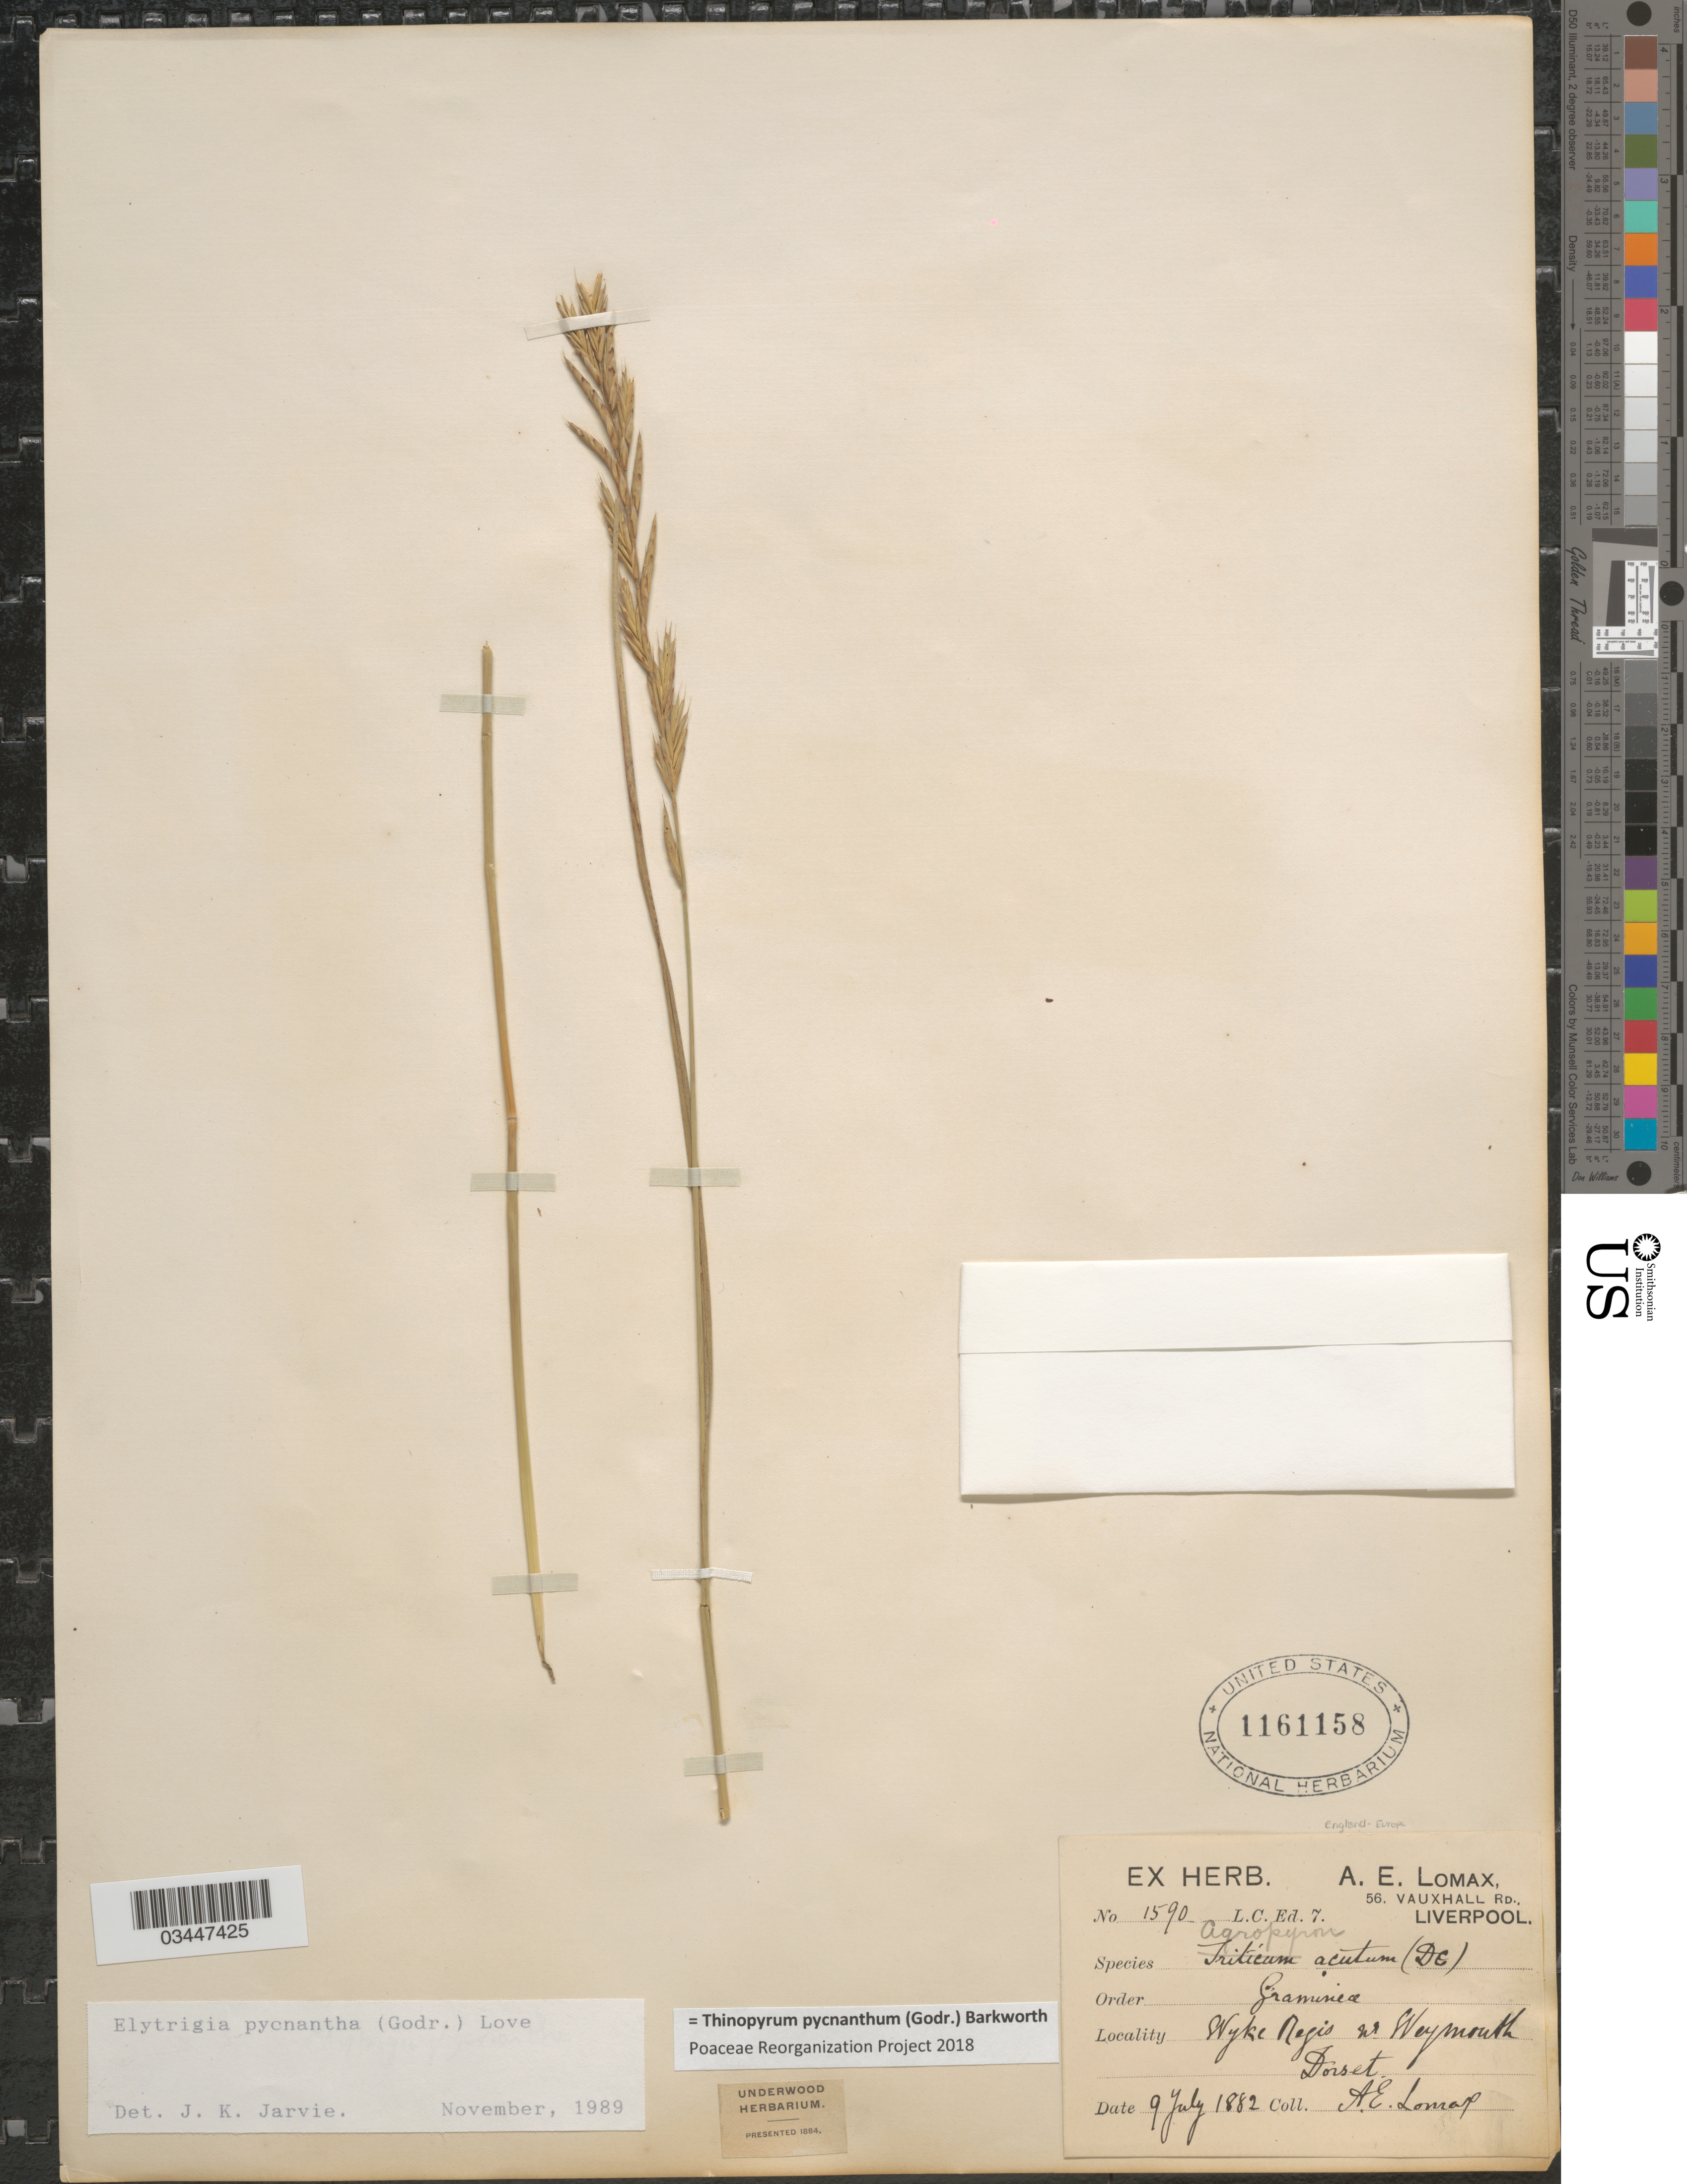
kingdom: Plantae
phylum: Tracheophyta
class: Liliopsida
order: Poales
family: Poaceae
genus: Thinopyrum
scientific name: Thinopyrum pycnanthum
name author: (Godr.) Barkworth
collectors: A. Lomax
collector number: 1590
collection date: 1882-07-09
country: United Kingdom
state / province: England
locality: Wyke Regio nr Weymouth Dorset.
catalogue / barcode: US 1161158